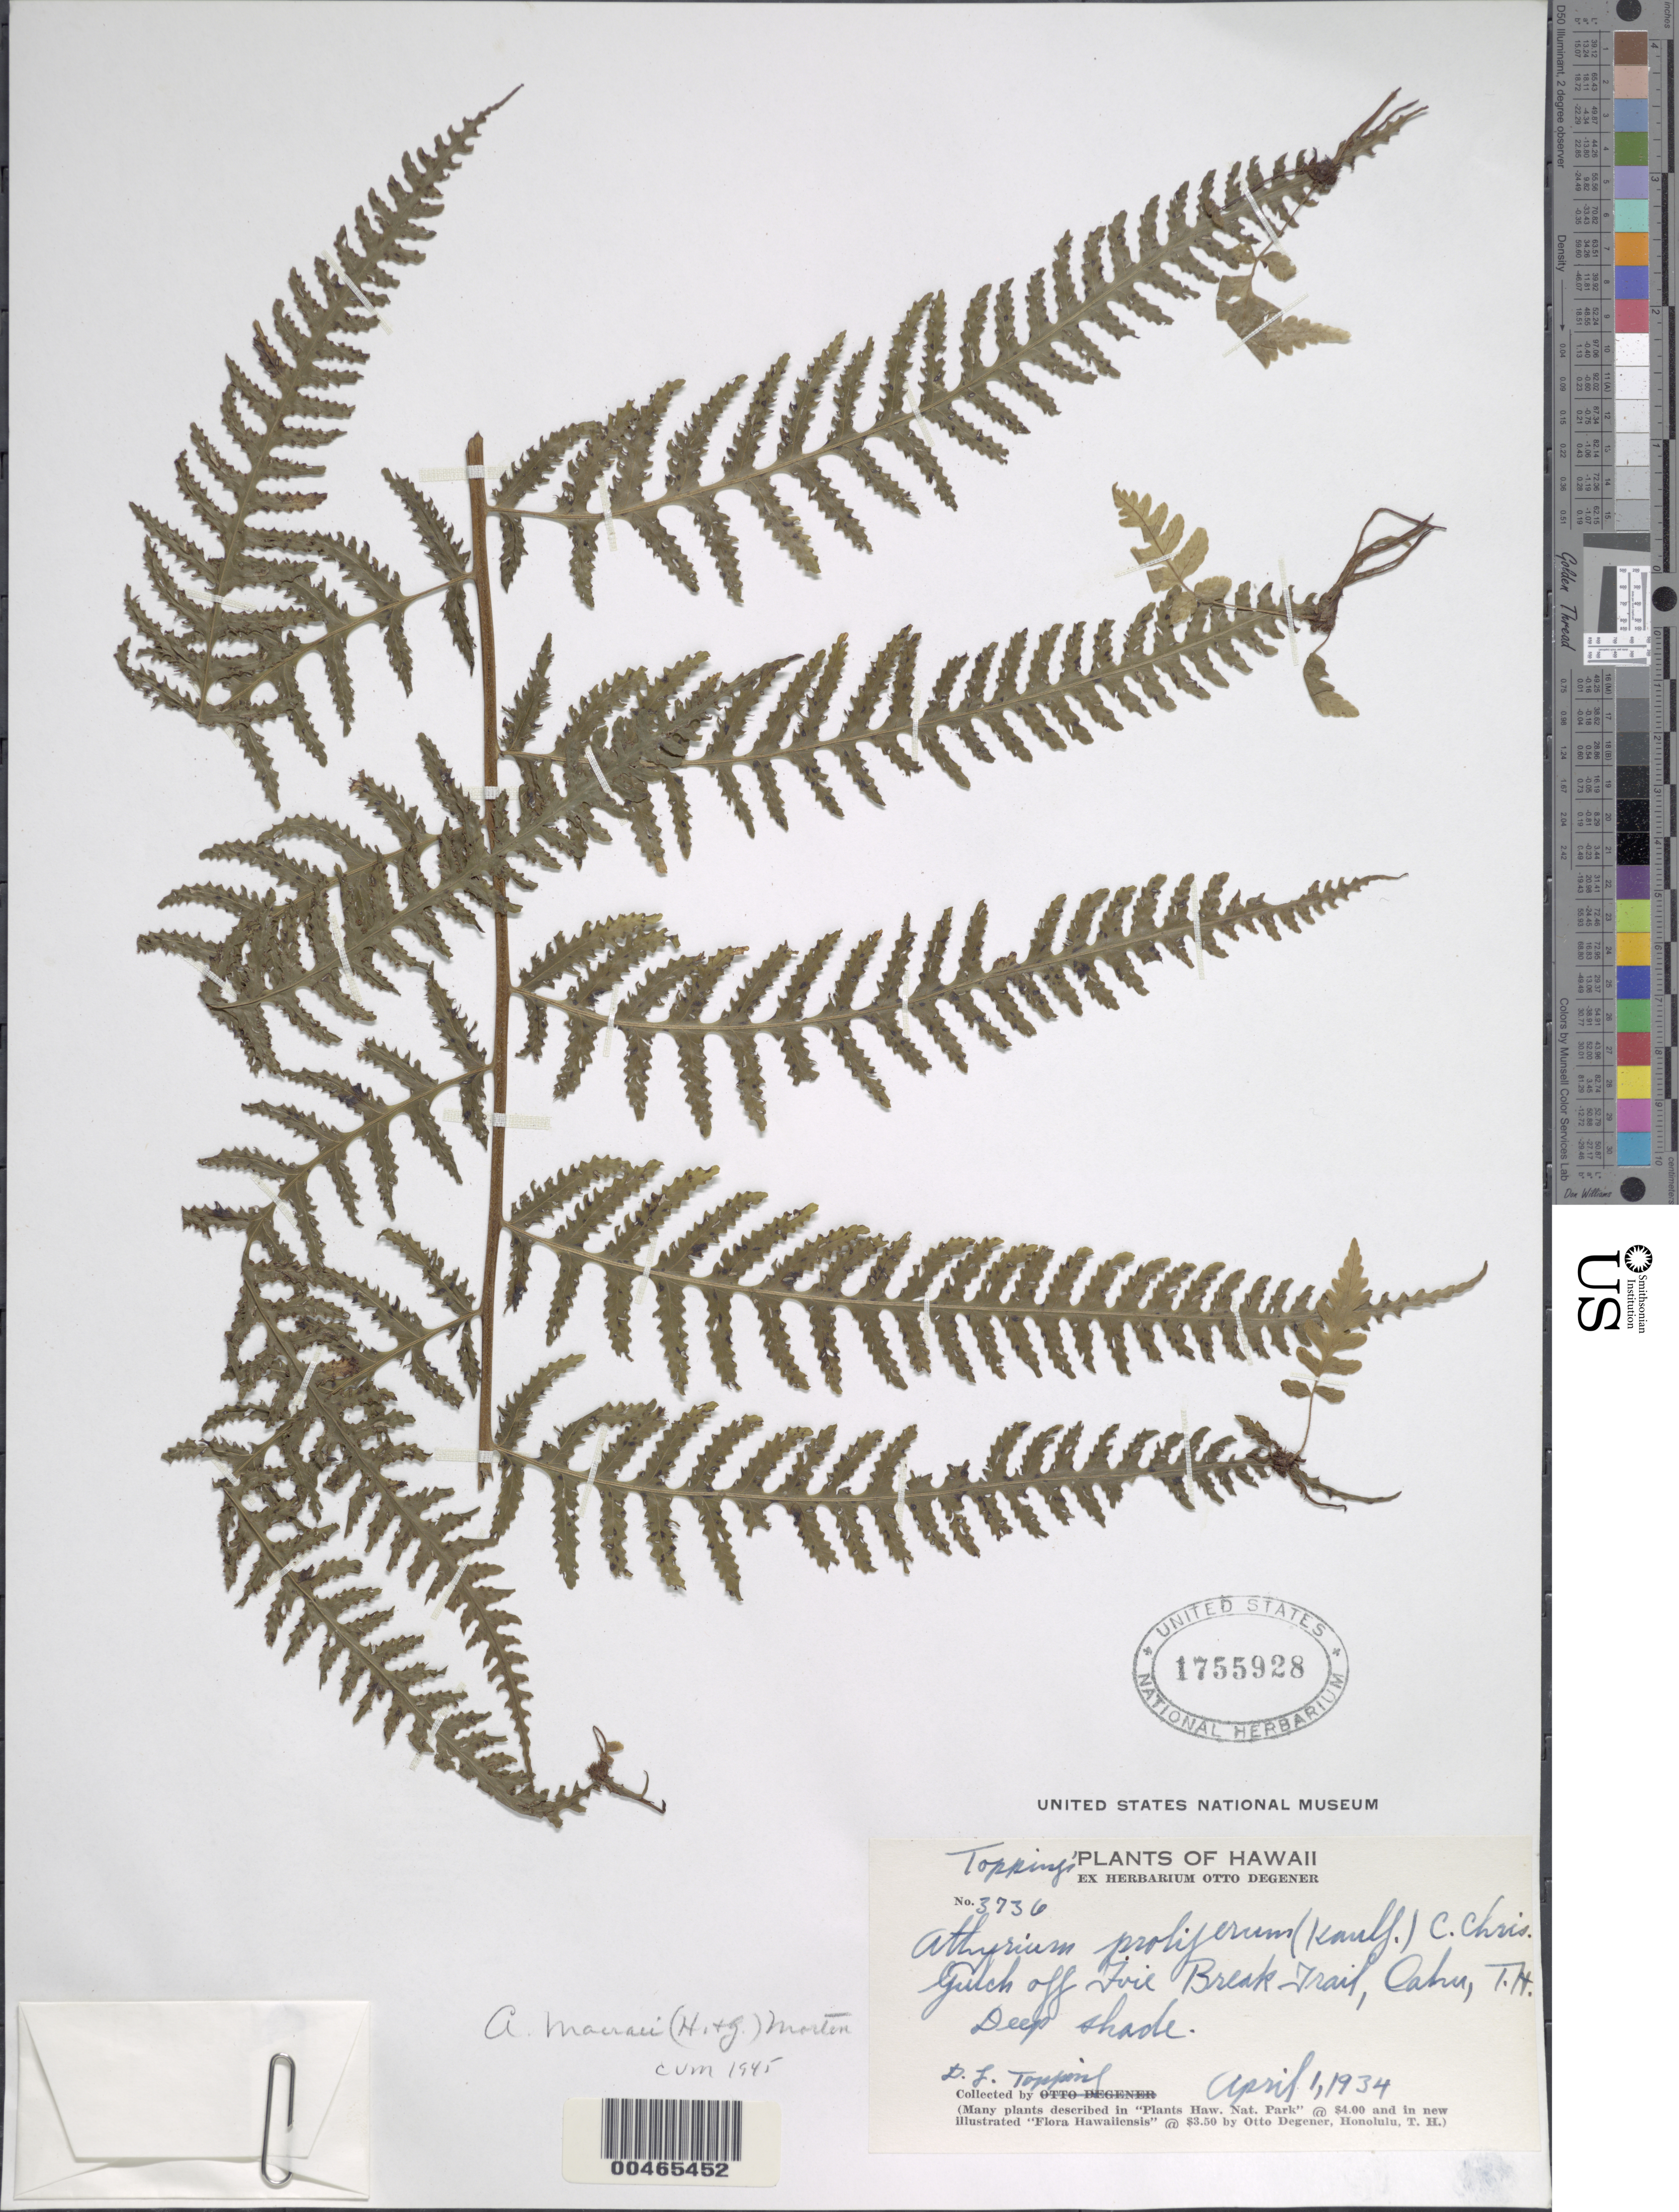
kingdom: Plantae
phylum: Tracheophyta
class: Polypodiopsida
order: Polypodiales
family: Athyriaceae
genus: Diplazium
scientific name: Diplazium arnottii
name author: Brack.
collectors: D. L. Topping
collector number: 3736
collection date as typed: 1 Apr 1934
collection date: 1934-04-01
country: United States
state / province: Hawaii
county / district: Honolulu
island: Oahu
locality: Gulch off Fire Break Trail, Oahu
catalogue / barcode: US 1755928